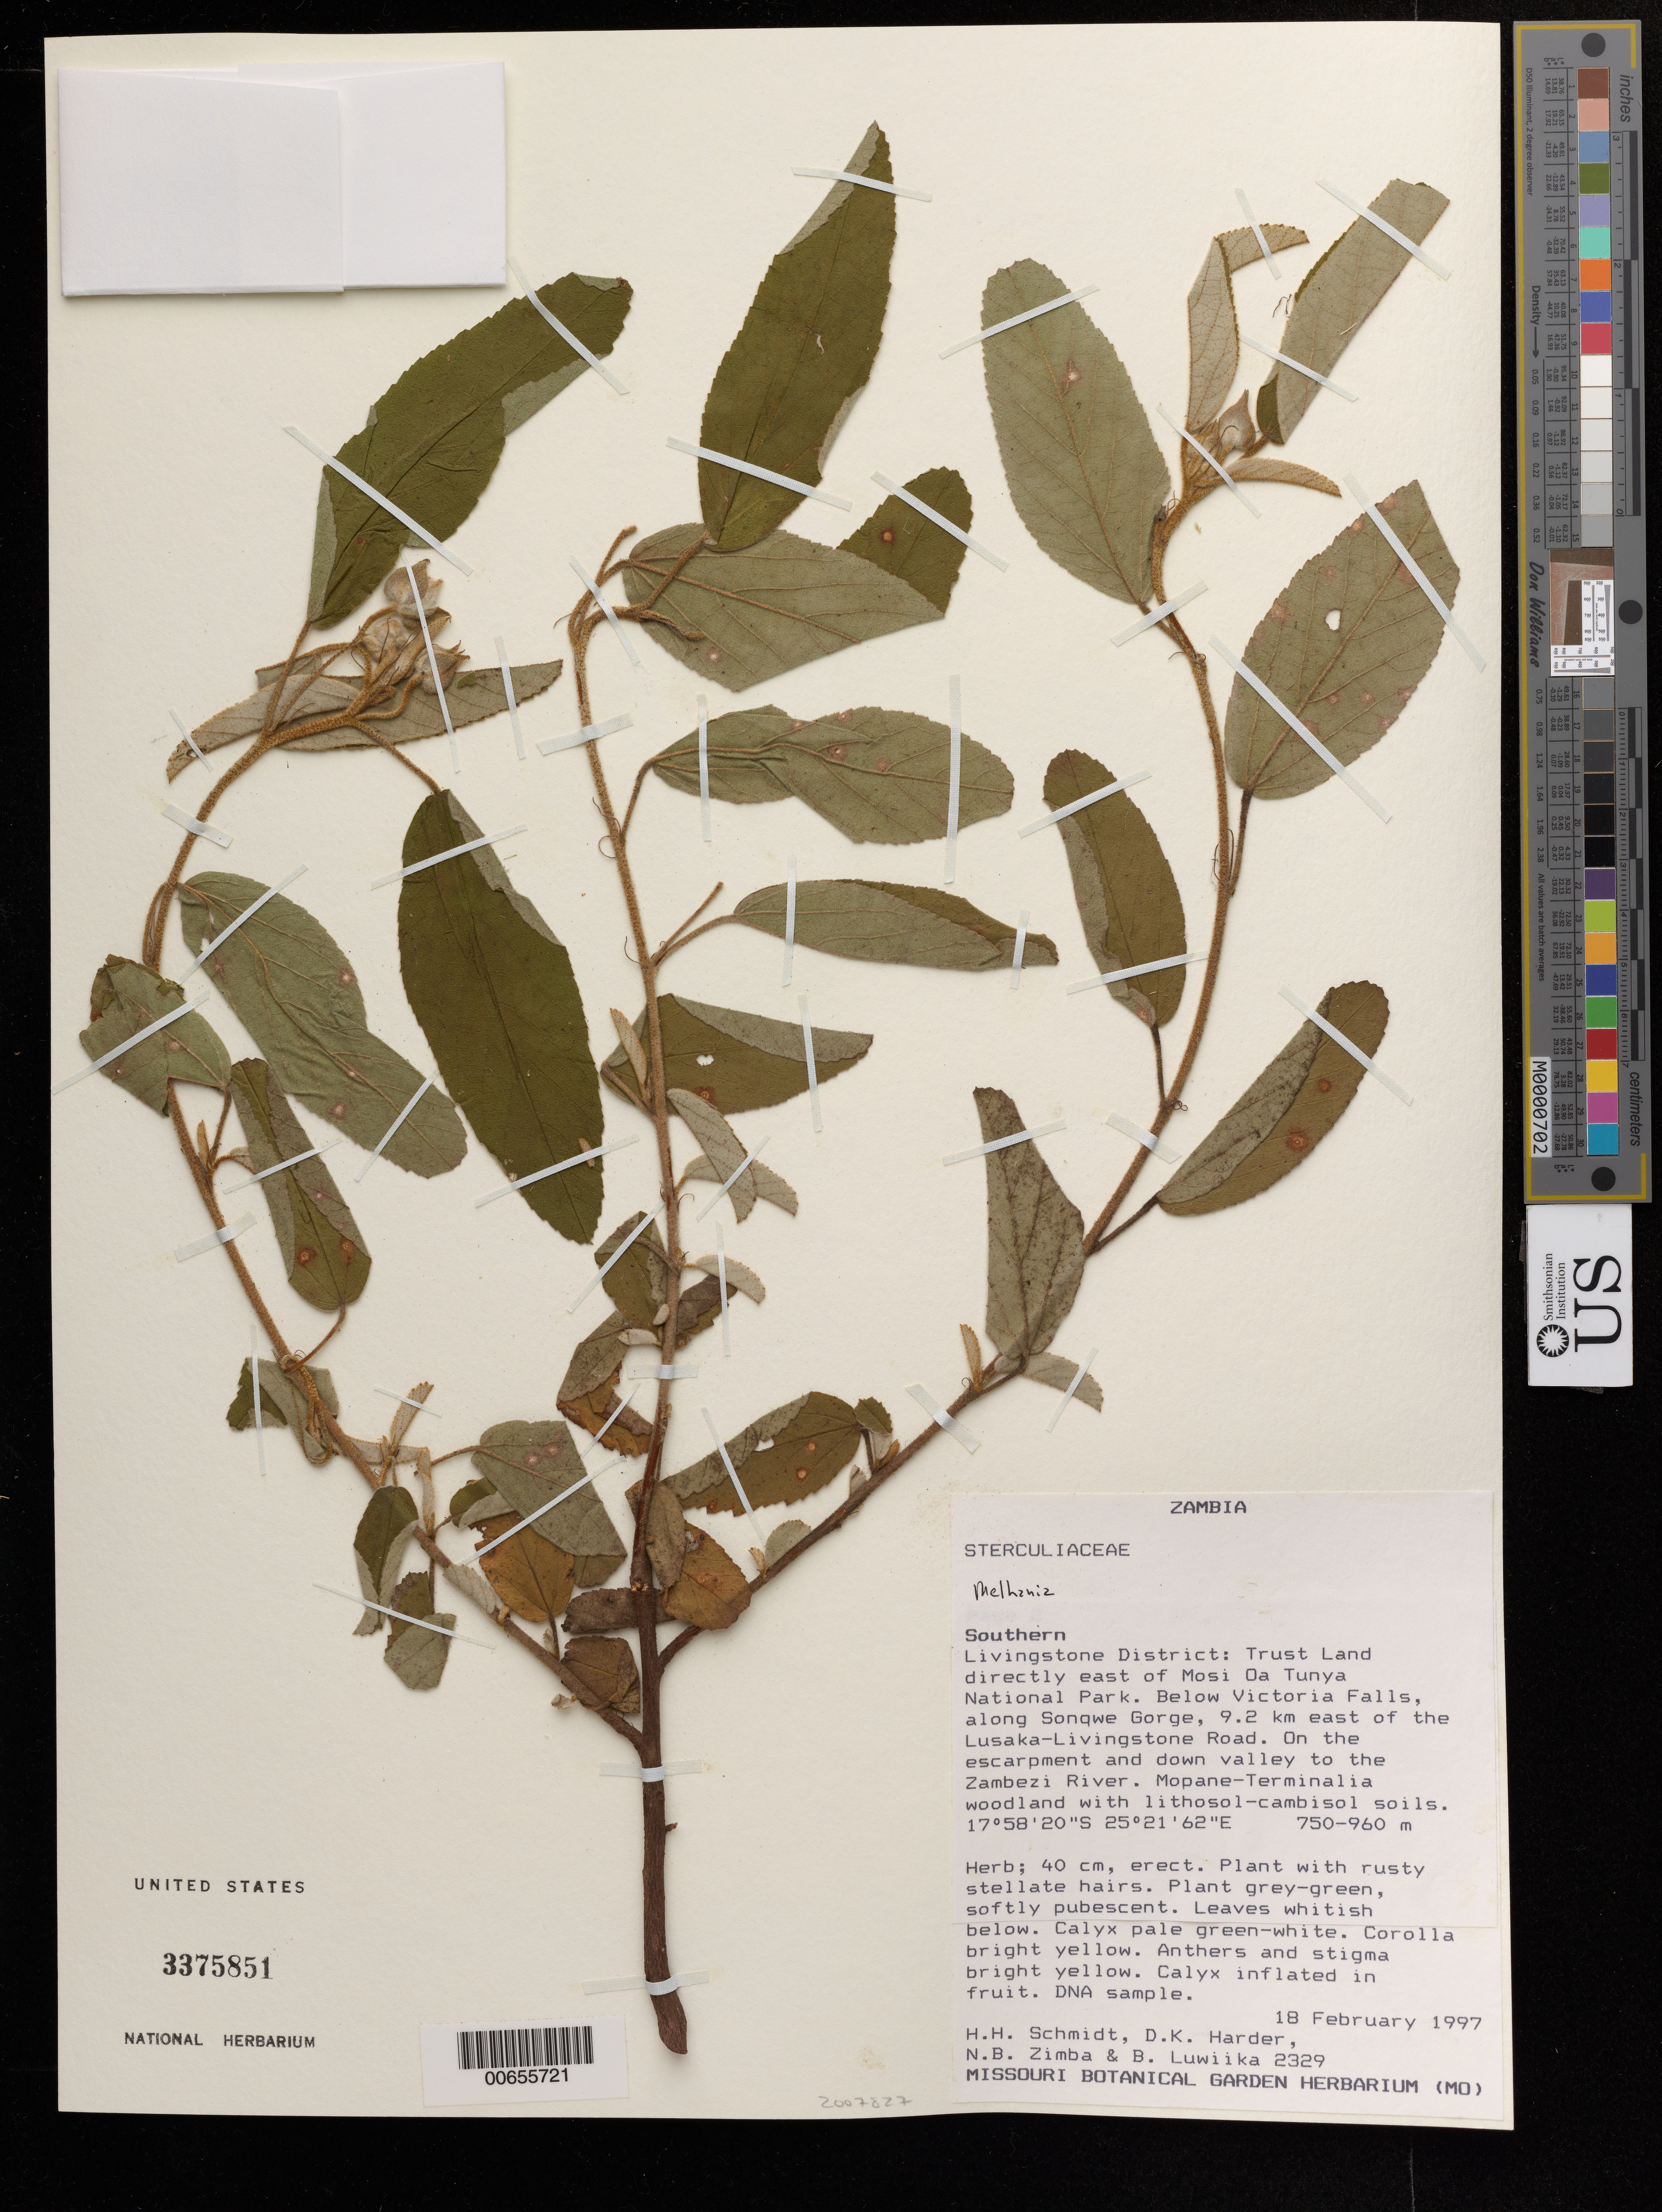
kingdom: Plantae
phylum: Tracheophyta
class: Magnoliopsida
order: Malvales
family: Malvaceae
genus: Melhania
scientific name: Melhania sp.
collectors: H. H. Schmidt, D. Harder, N. B. Zimba & B. Luwiika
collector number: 2329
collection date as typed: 18 Feb 1977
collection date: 1977-02-18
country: Zambia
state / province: Southern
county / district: Livingstone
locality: Trust Land directly E of Mosi Oa Tunya National Park, below Victoria Falls, along Sonqwe Gorge, 9.2 km E of the Lusaka-Livingston Road, on the escarpment and down valley to the Zambezi River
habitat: Mopane-Terminalia woodland with lithosol-cambisol soils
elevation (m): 750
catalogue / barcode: US 3375851